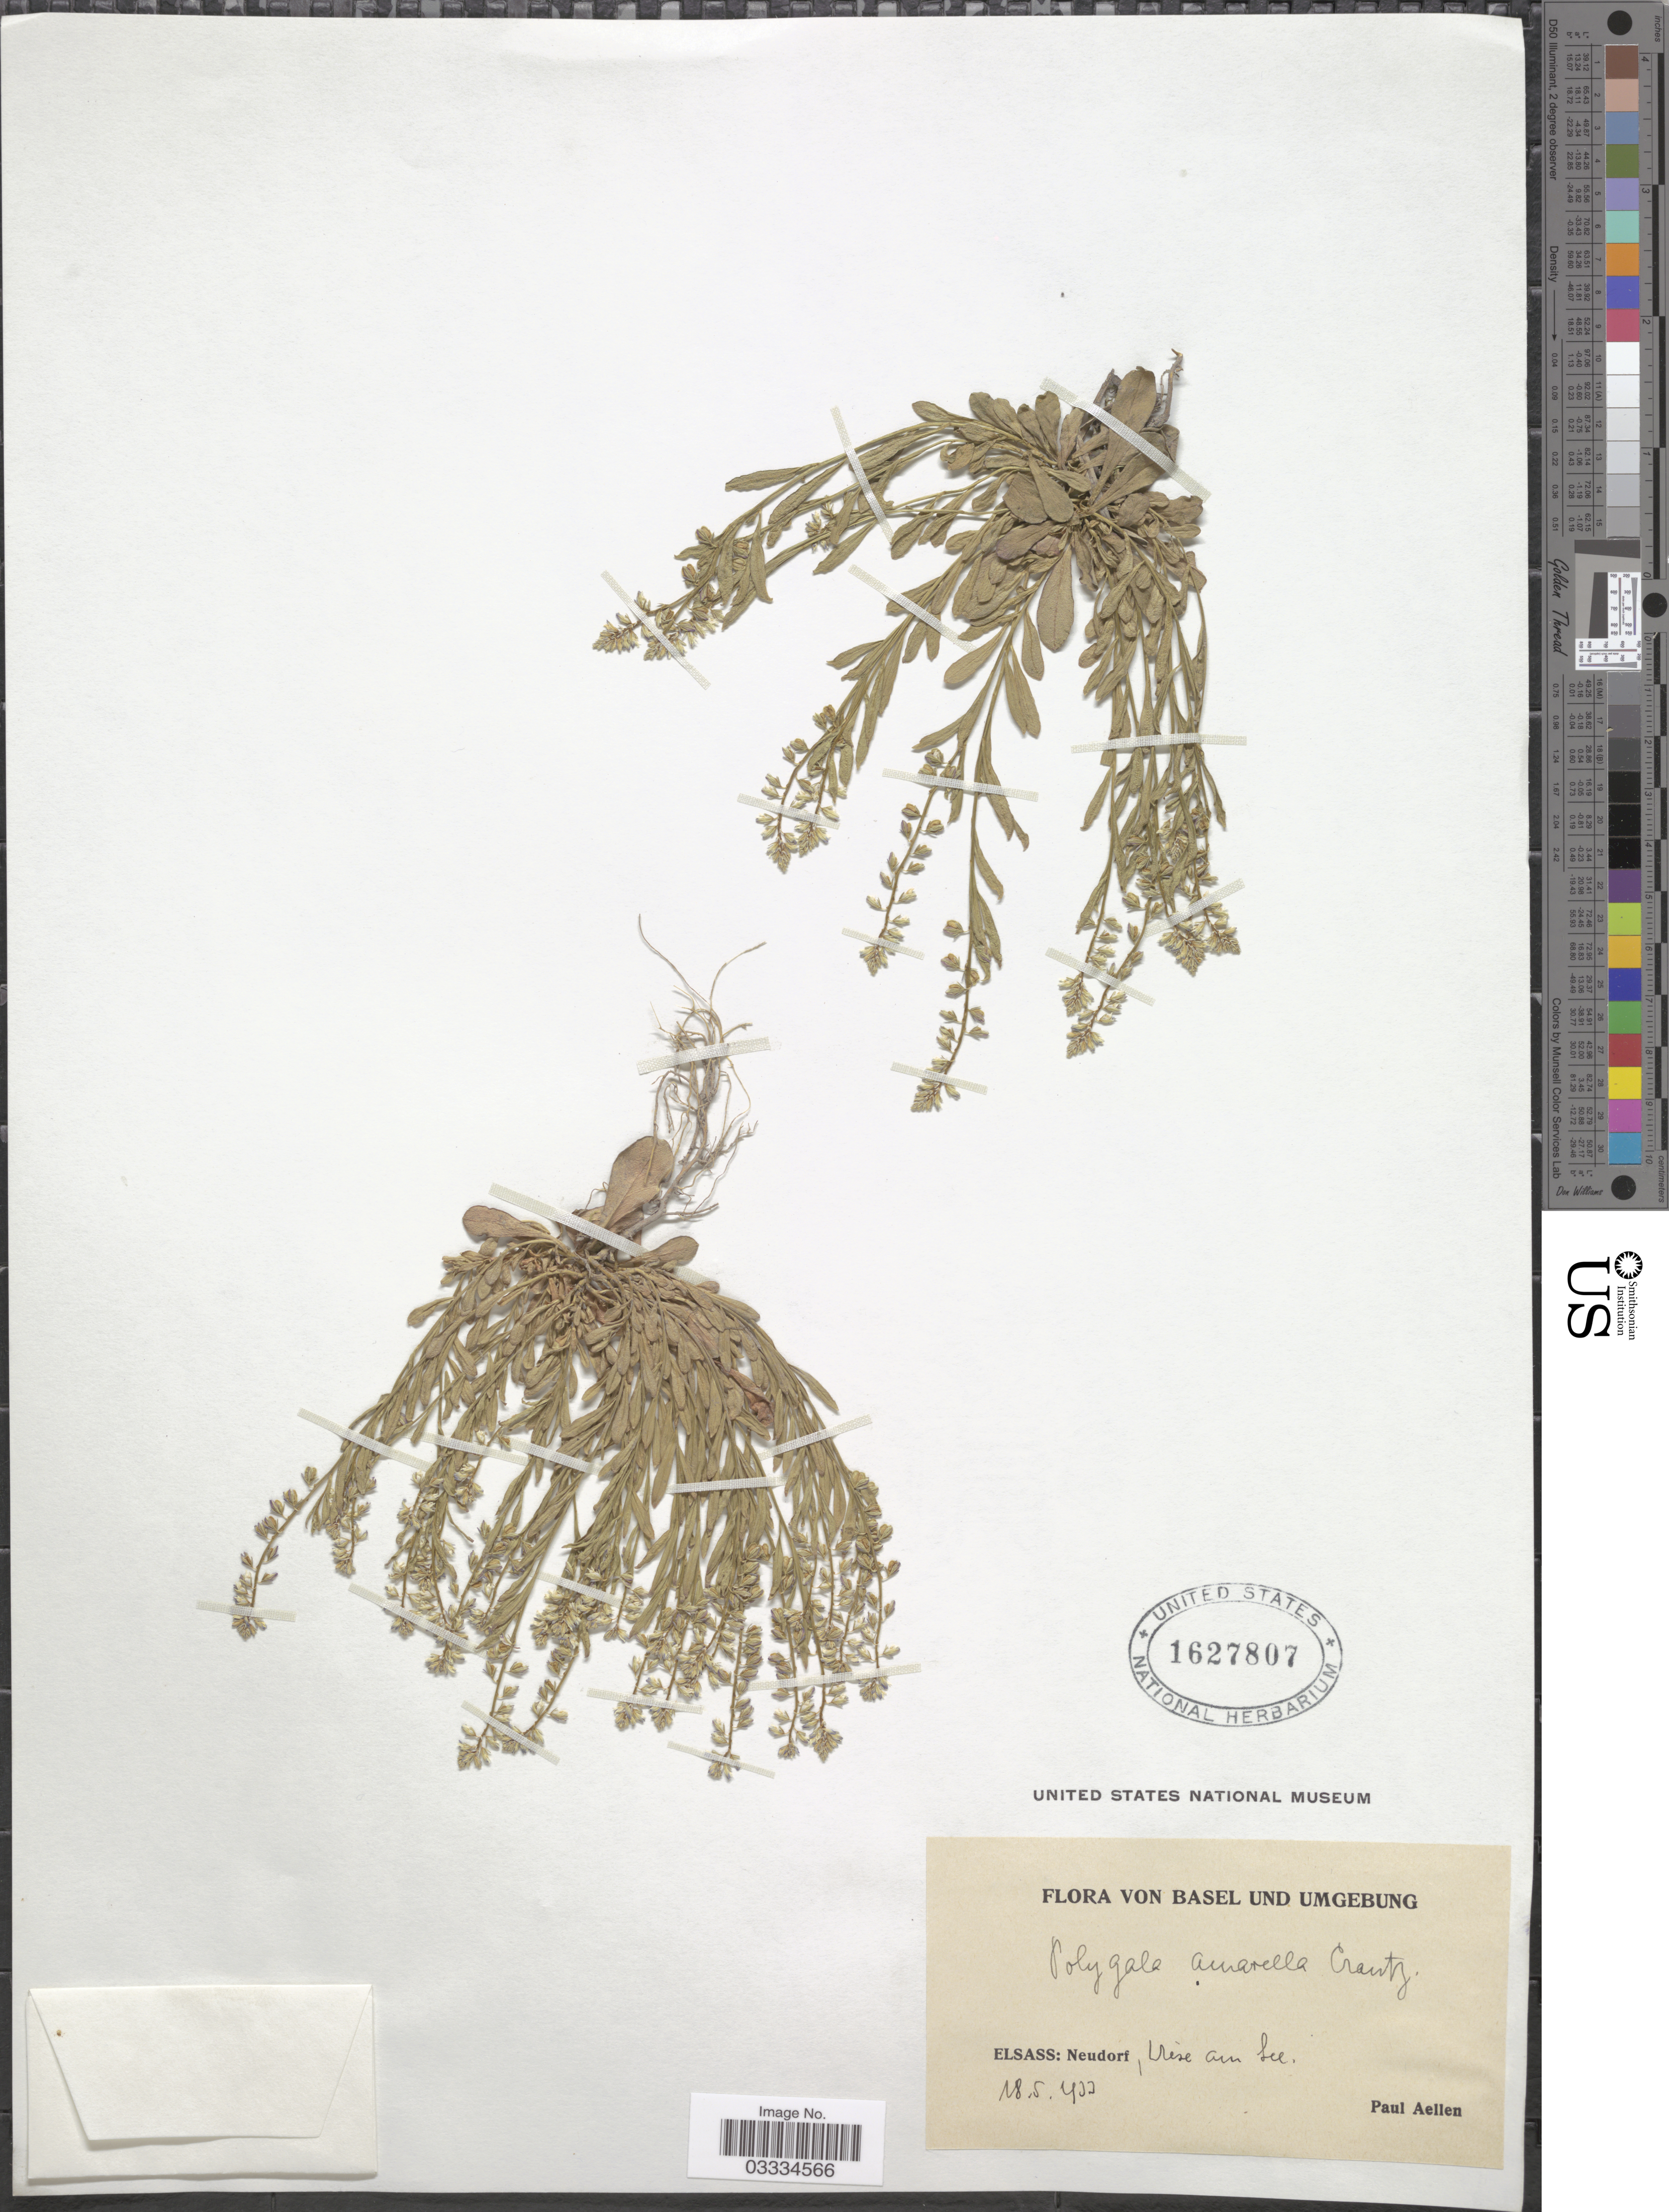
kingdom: Plantae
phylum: Tracheophyta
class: Magnoliopsida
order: Fabales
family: Polygalaceae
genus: Polygala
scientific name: Polygala amarella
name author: Crantz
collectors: P. Aellen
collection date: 1933-05-18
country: France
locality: Basel und Umgebung. Elsass: Neudorf, Wiese am See.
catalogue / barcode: US 1627807